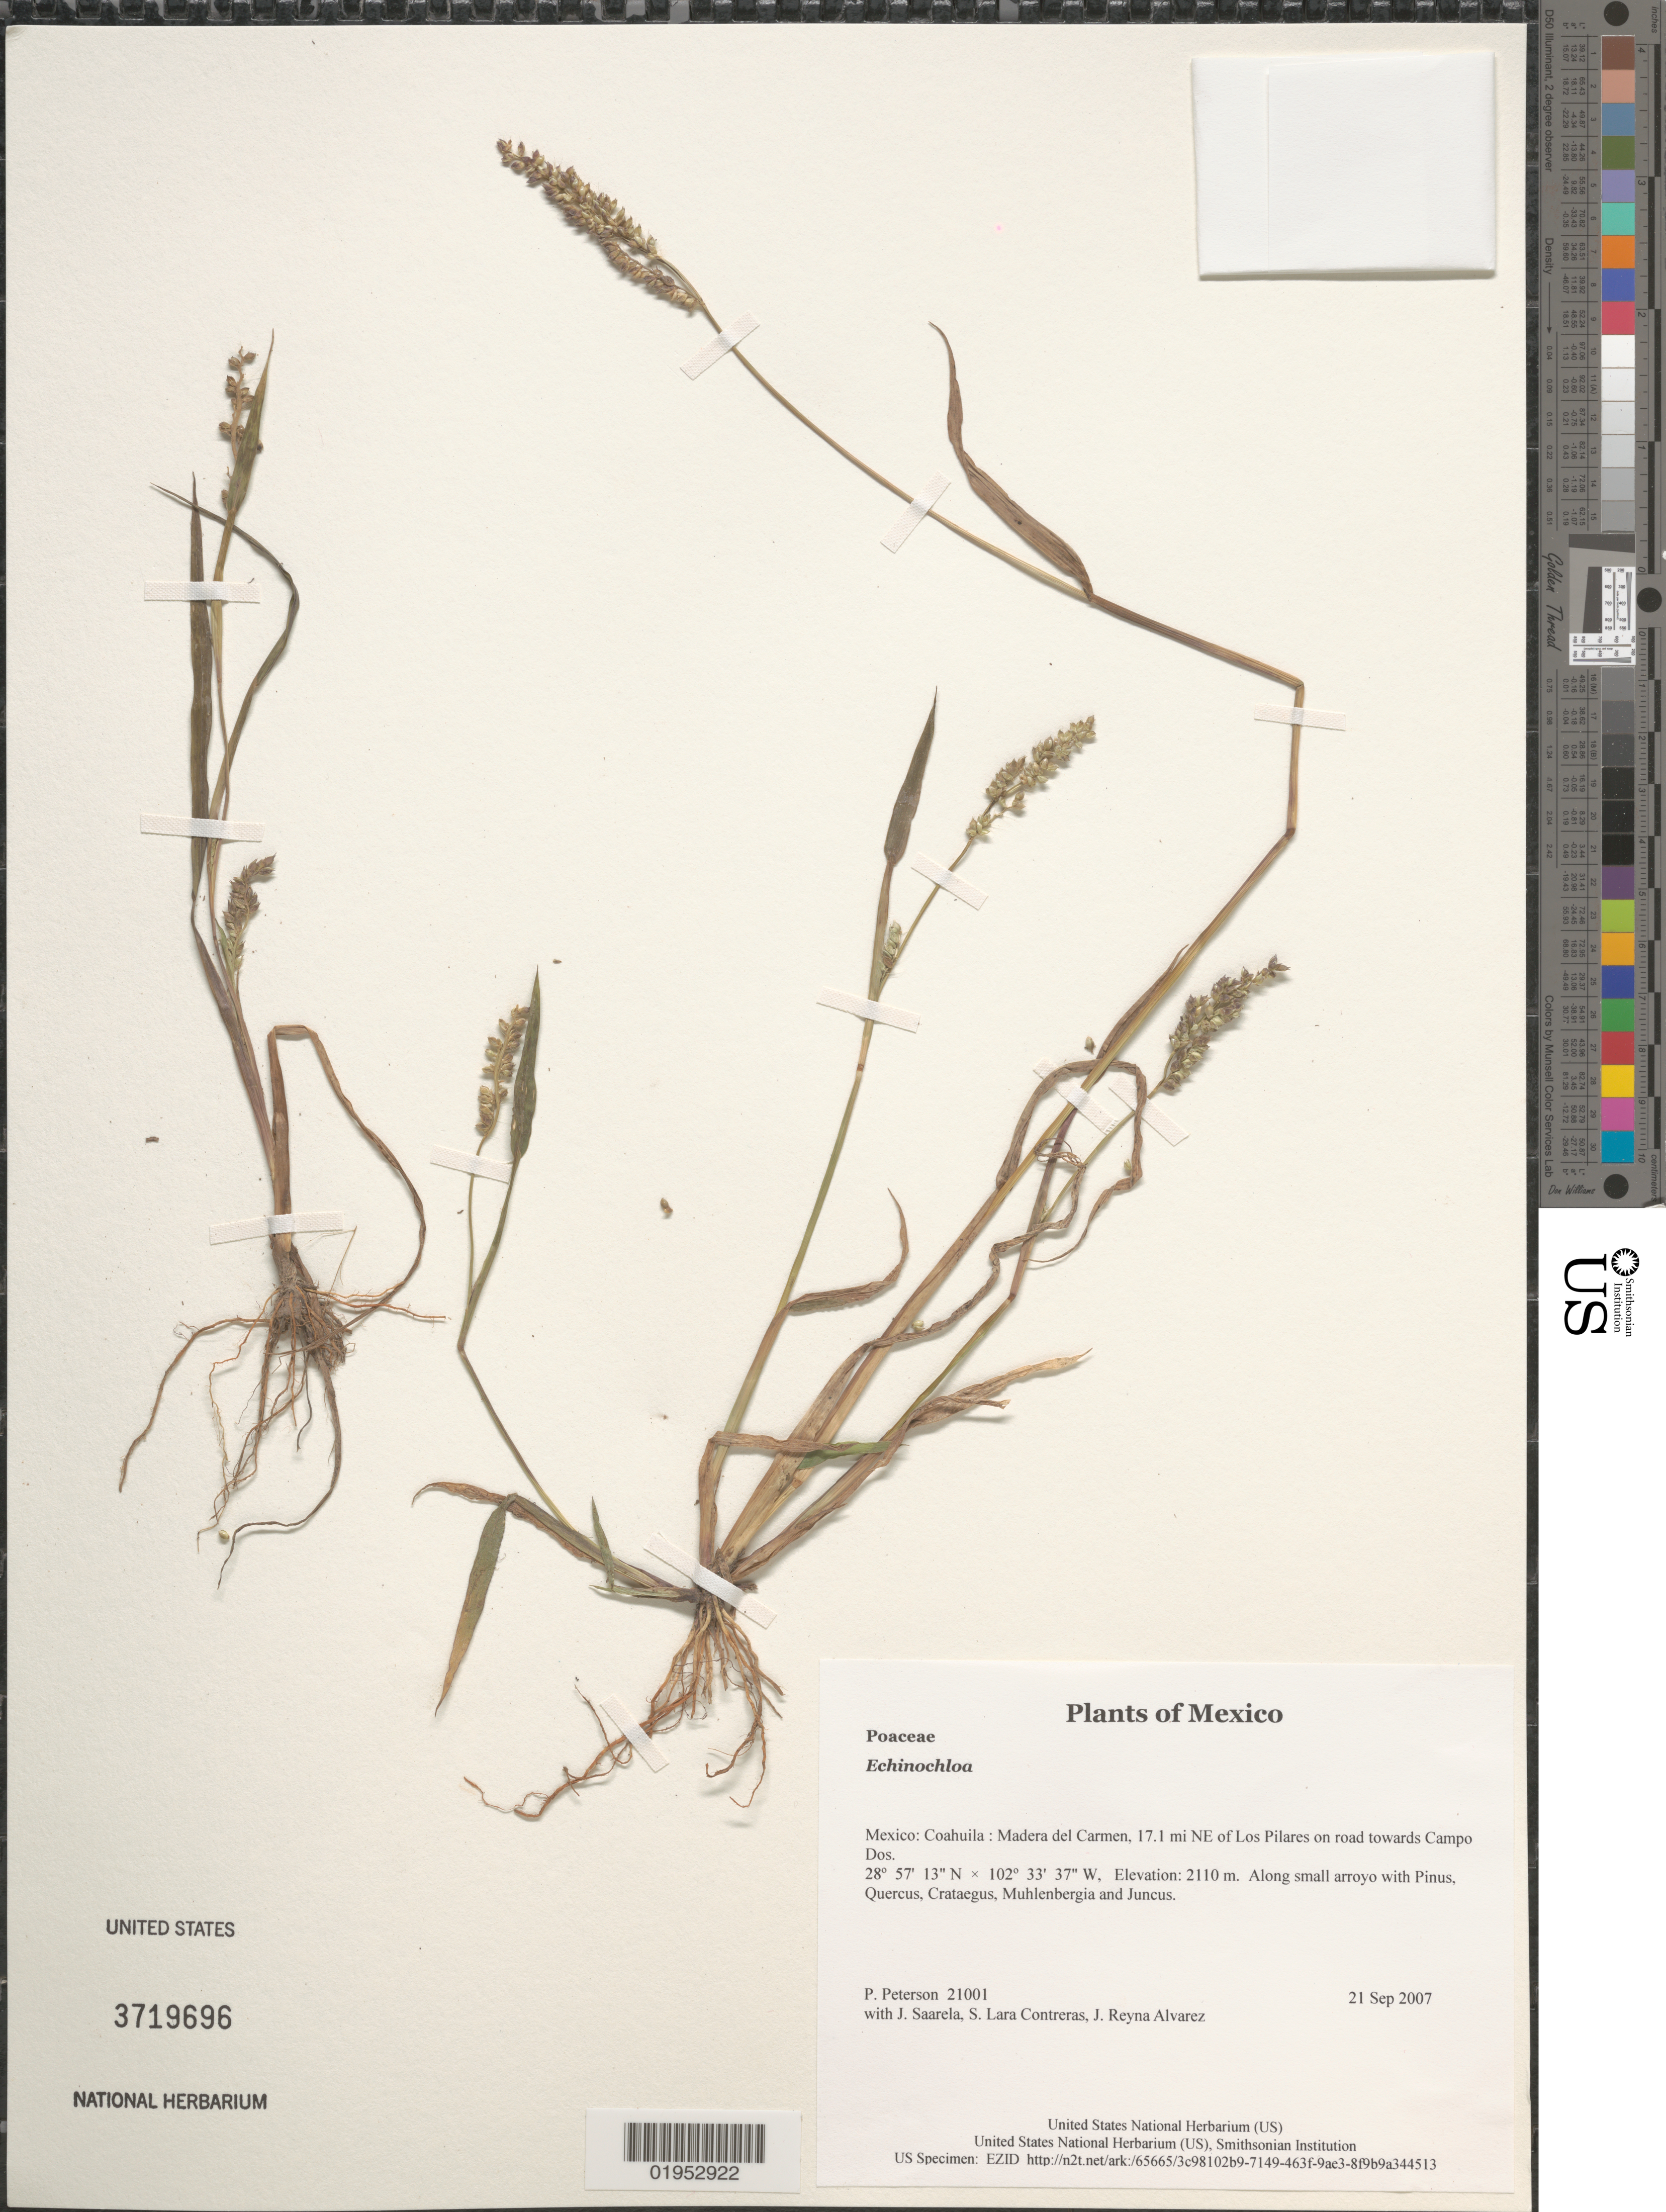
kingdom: Plantae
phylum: Tracheophyta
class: Liliopsida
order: Poales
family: Poaceae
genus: Echinochloa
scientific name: Echinochloa sp.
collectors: P. M. Peterson, J. Saarela, S. Lara Contreras & J. Reyna Alvarez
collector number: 21001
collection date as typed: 21 Sep 2007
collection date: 2007-09-21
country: Mexico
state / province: Coahuila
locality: Madera del Carmen, 17.1 mi NE of Los Pilares on road towards Campo Dos.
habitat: Along small arroyo with Pinus, Quercus, Crataegus, Muhlenbergia and Juncus.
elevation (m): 2110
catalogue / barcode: US 3719696